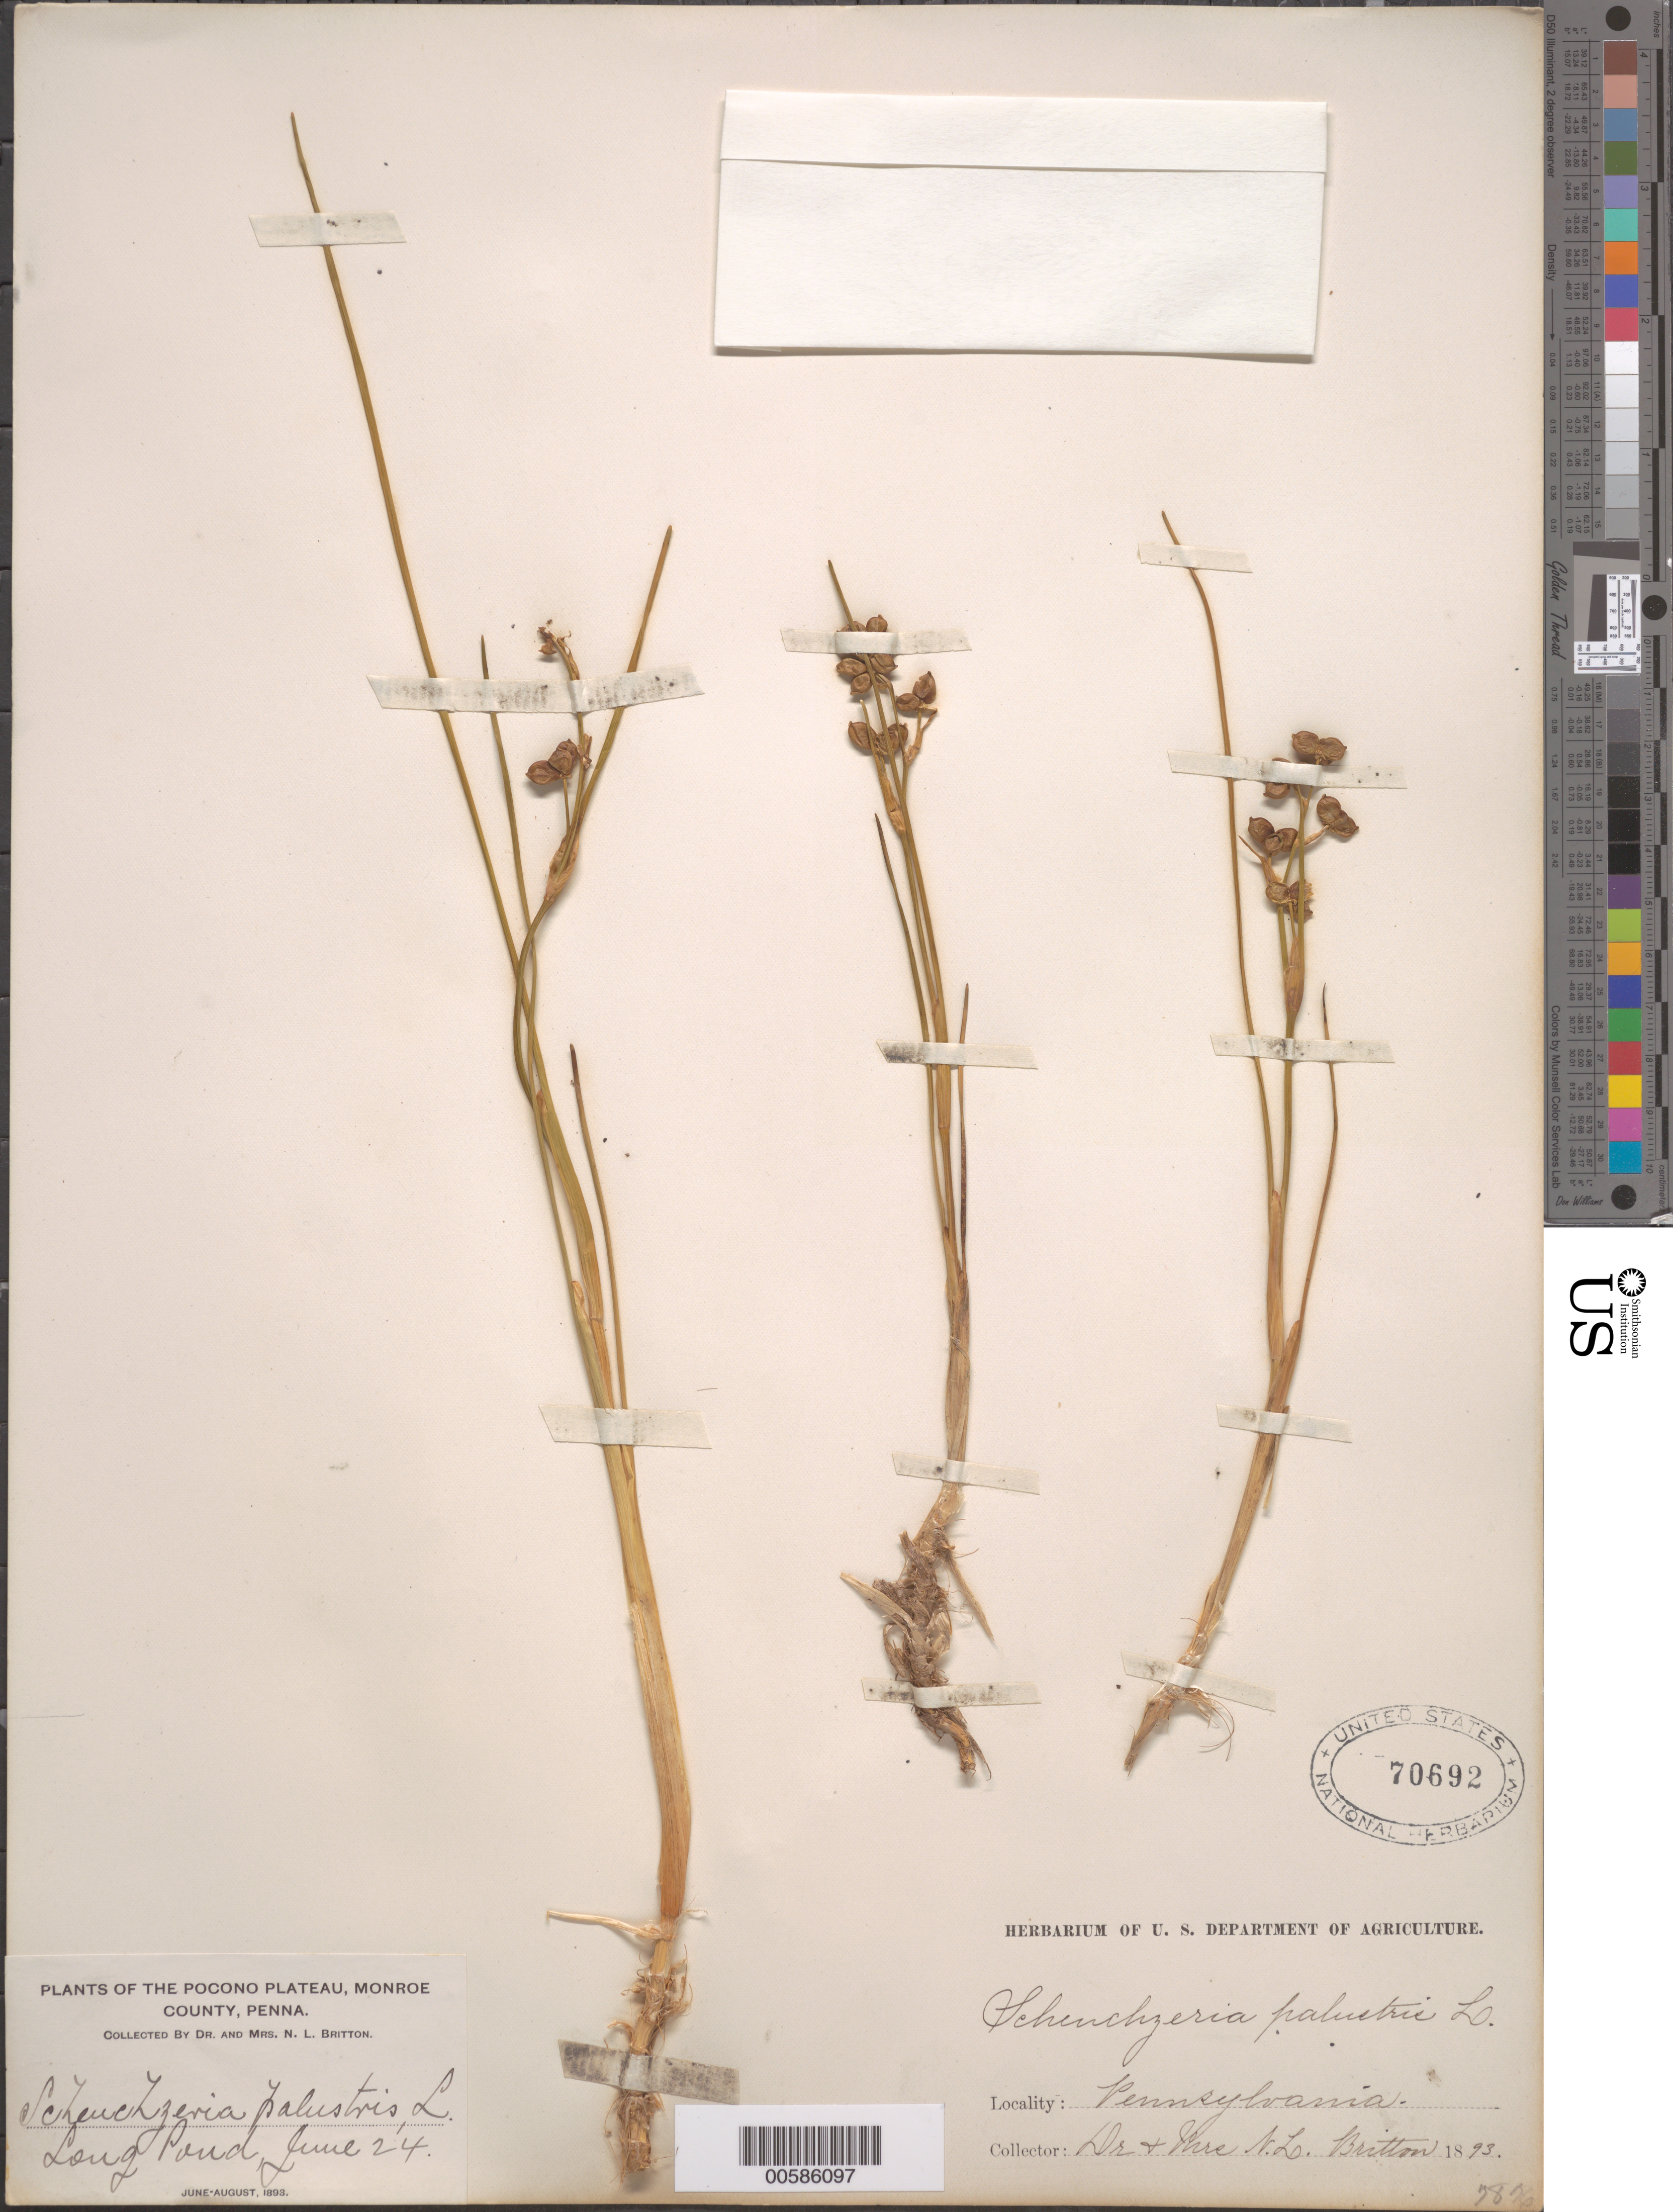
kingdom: Plantae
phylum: Tracheophyta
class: Liliopsida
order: Alismatales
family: Scheuchzeriaceae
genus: Scheuchzeria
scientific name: Scheuchzeria palustris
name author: L.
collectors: N. Britton & E. G. Britton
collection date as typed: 24 Jun 1893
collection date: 1893-06-24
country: United States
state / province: Pennsylvania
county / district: Monroe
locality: Pocono Plateau, Long Pond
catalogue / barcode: US 70692